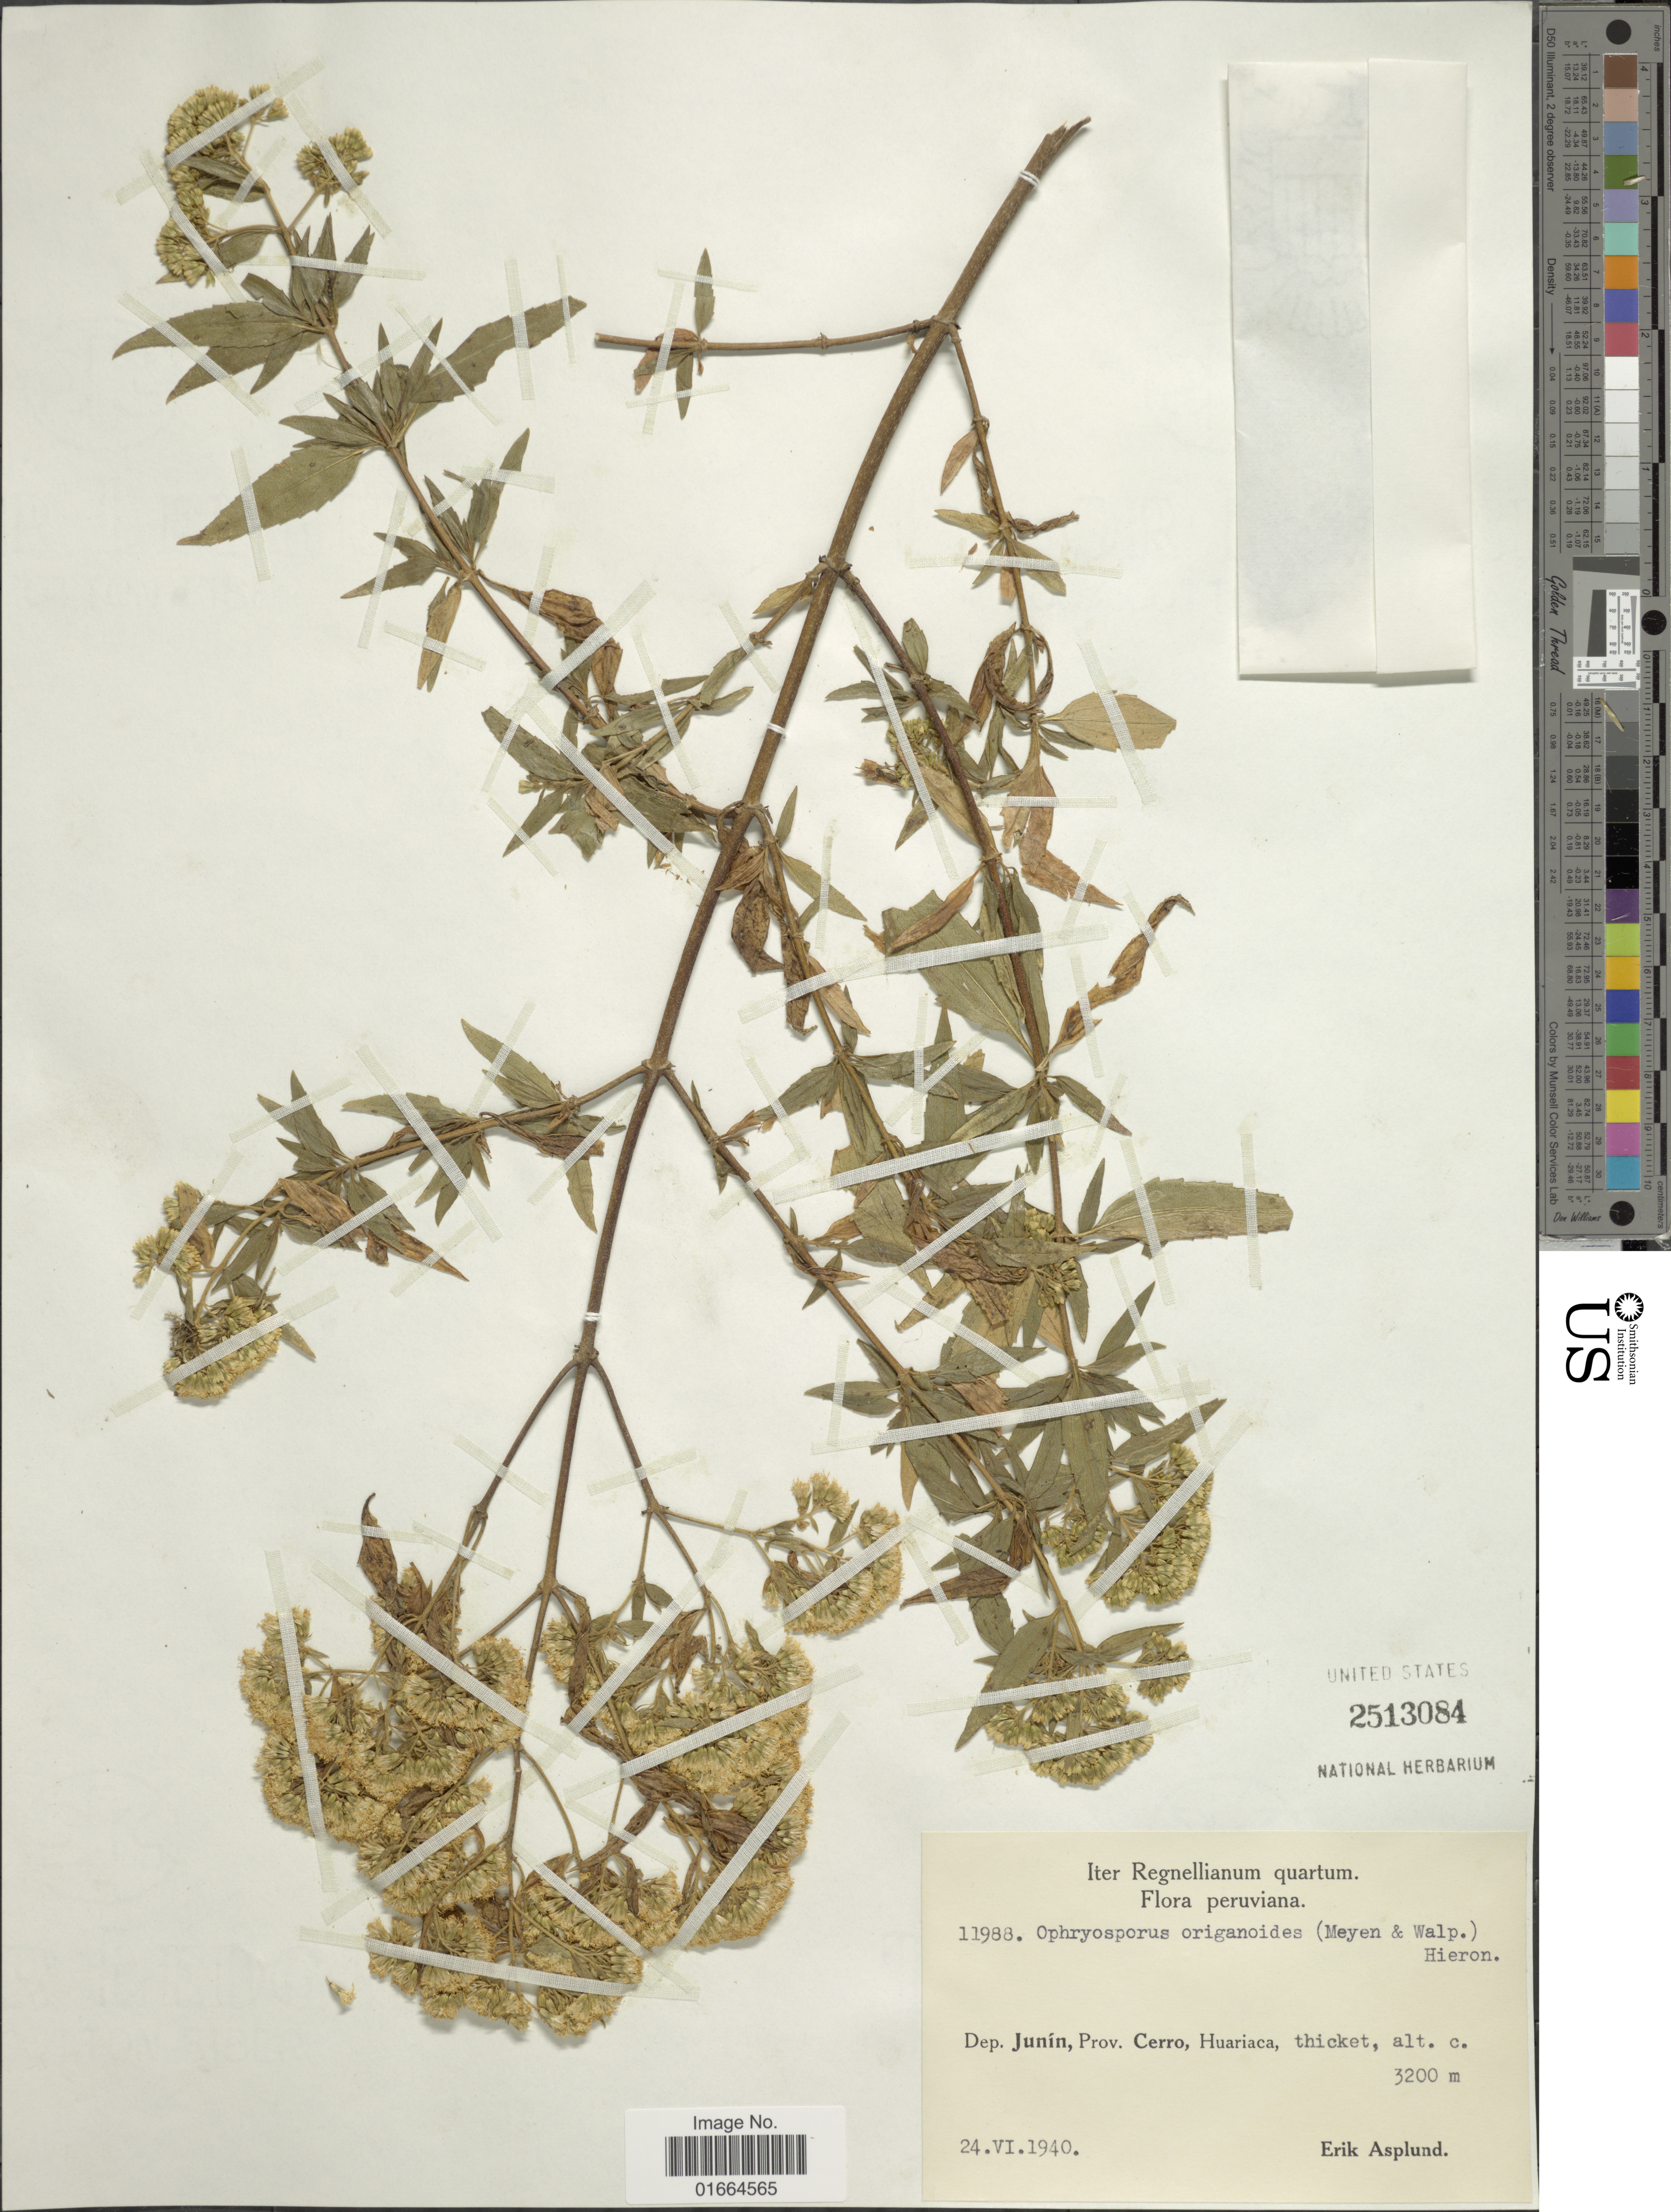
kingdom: Plantae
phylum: Tracheophyta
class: Magnoliopsida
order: Asterales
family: Asteraceae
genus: Ophryosporus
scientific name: Ophryosporus chilca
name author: (Kunth) Hieron.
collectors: E. Asplund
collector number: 11988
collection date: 1940-06-24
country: Peru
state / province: Junín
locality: Dep. Junin, Prov. Cerro, Huariaca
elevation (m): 3200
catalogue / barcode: US 2513084